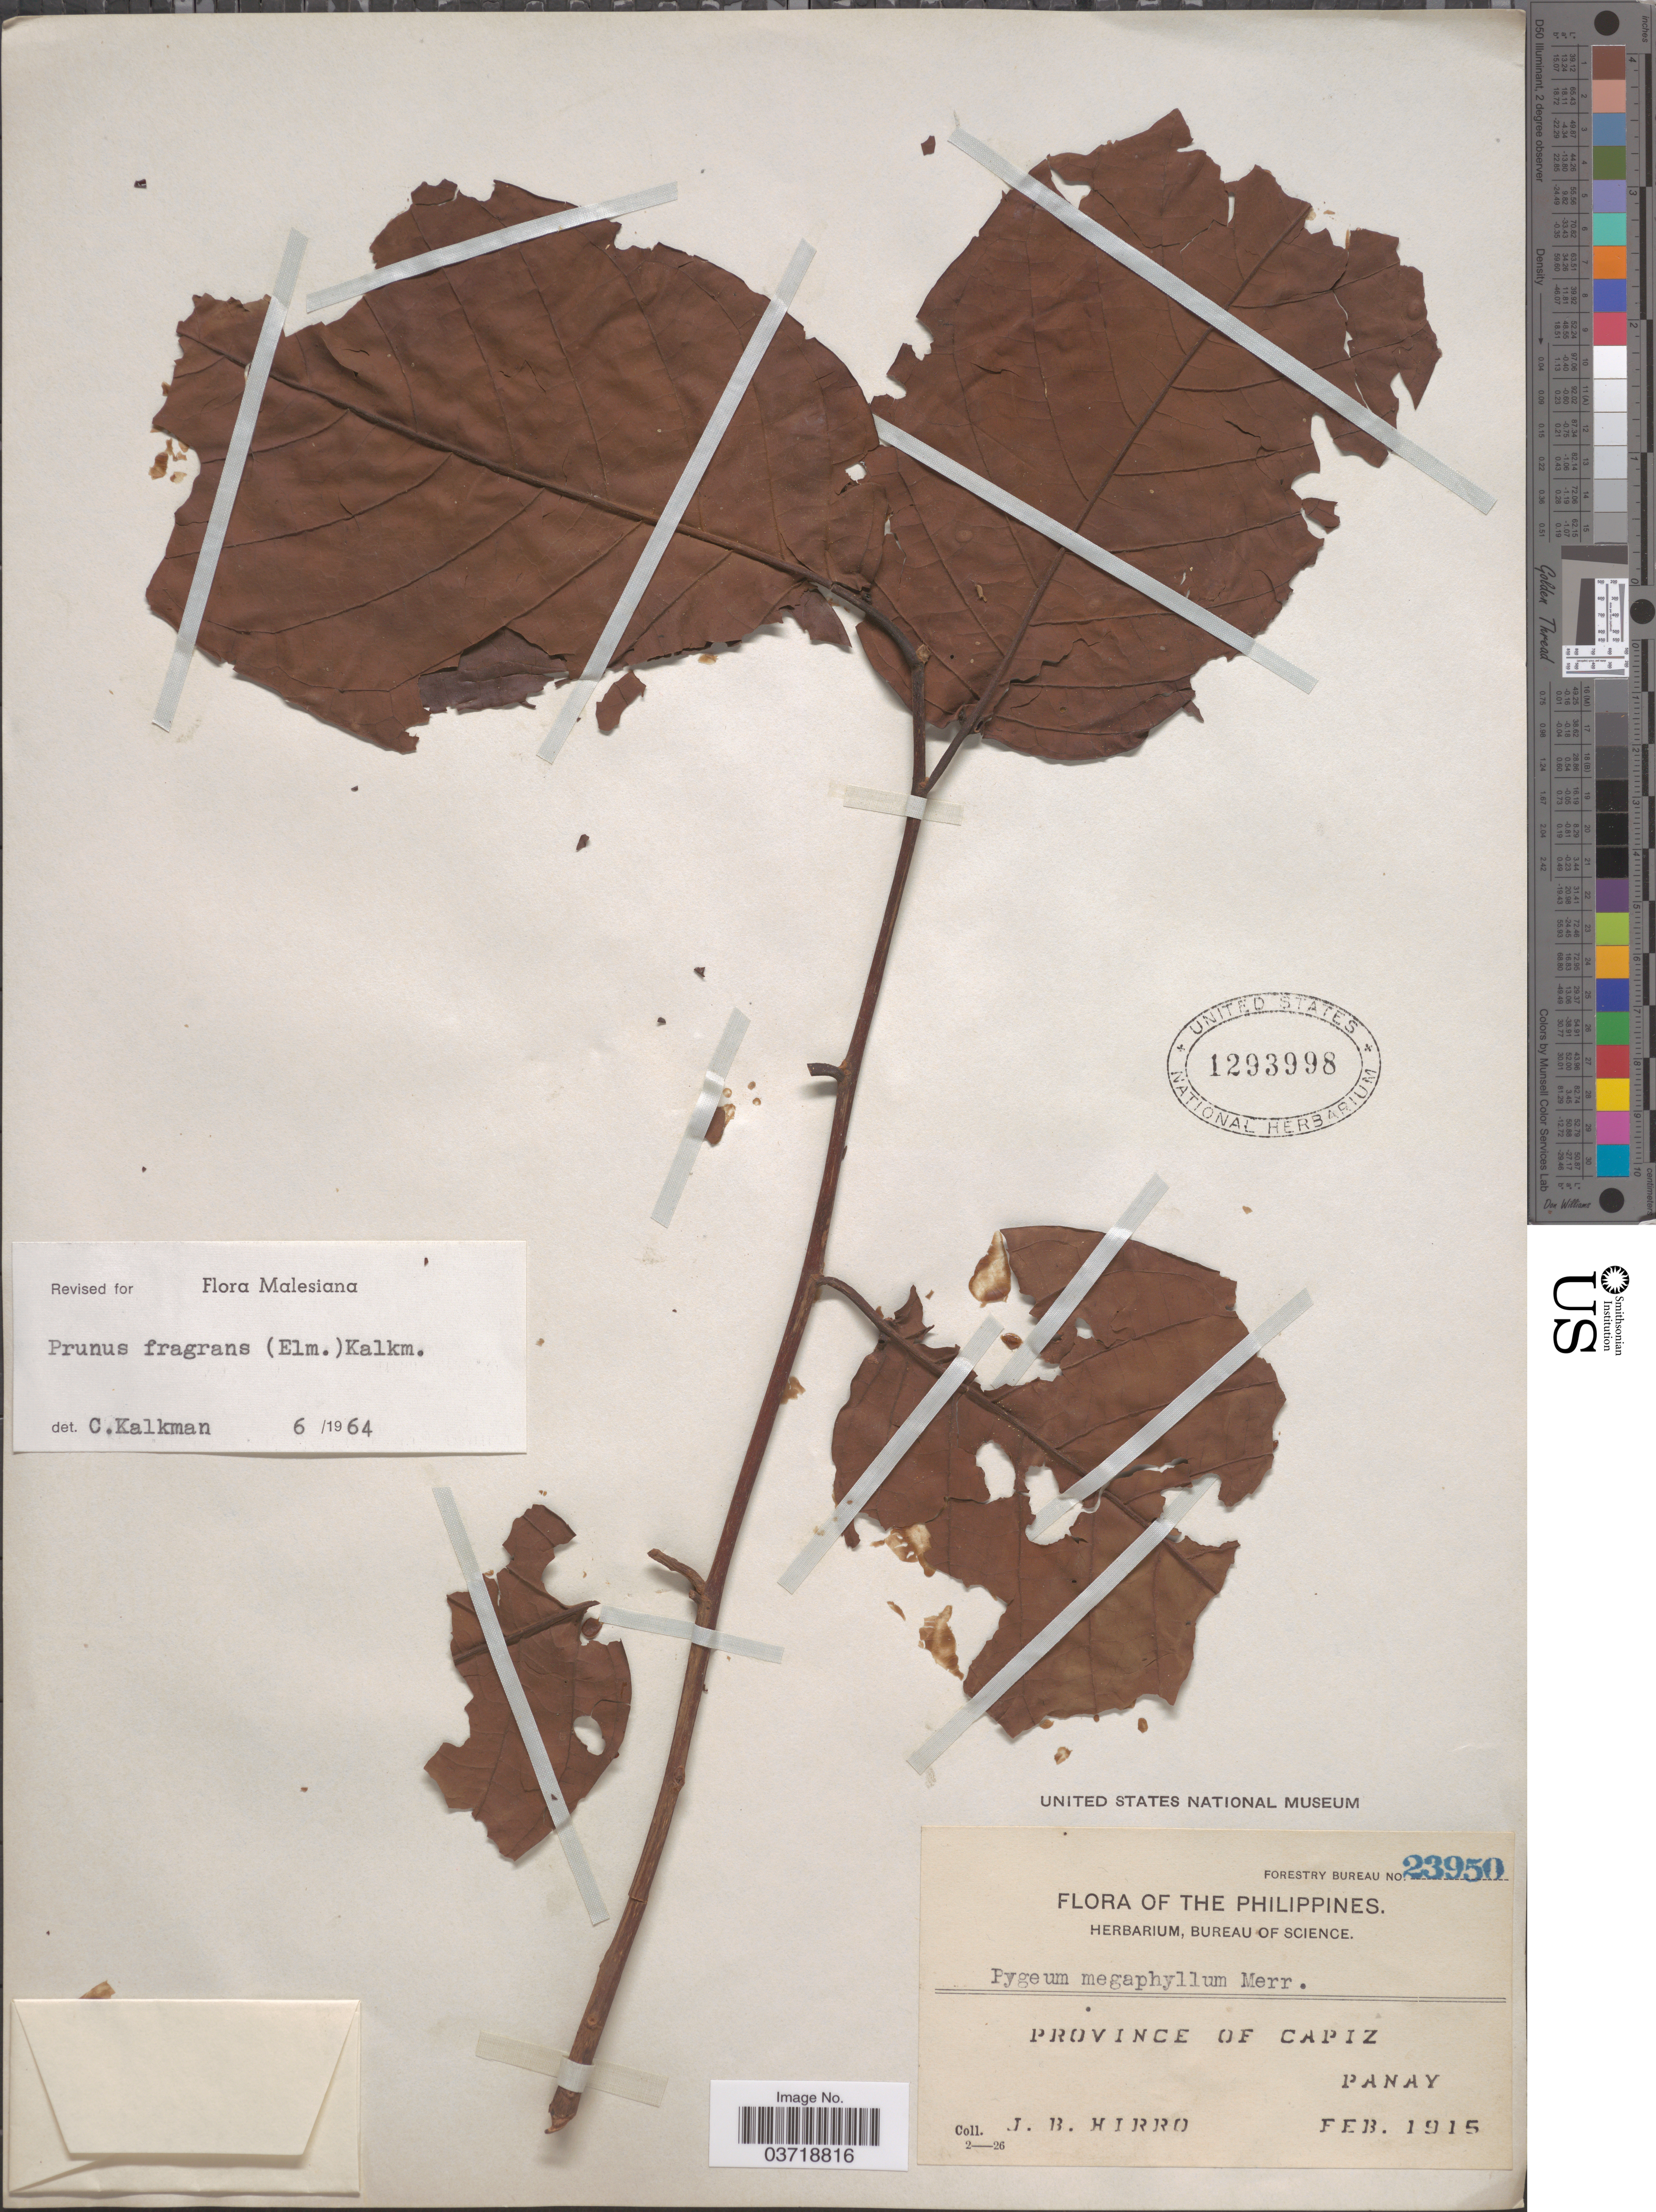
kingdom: Plantae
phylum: Tracheophyta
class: Magnoliopsida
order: Rosales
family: Rosaceae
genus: Prunus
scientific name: Prunus fragrans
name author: (Elmer) Kalkman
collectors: J. Hirro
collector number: Forestry Bureau 23950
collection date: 1915-02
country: Philippines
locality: Province of Capiz. Panay.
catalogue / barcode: US 1293998